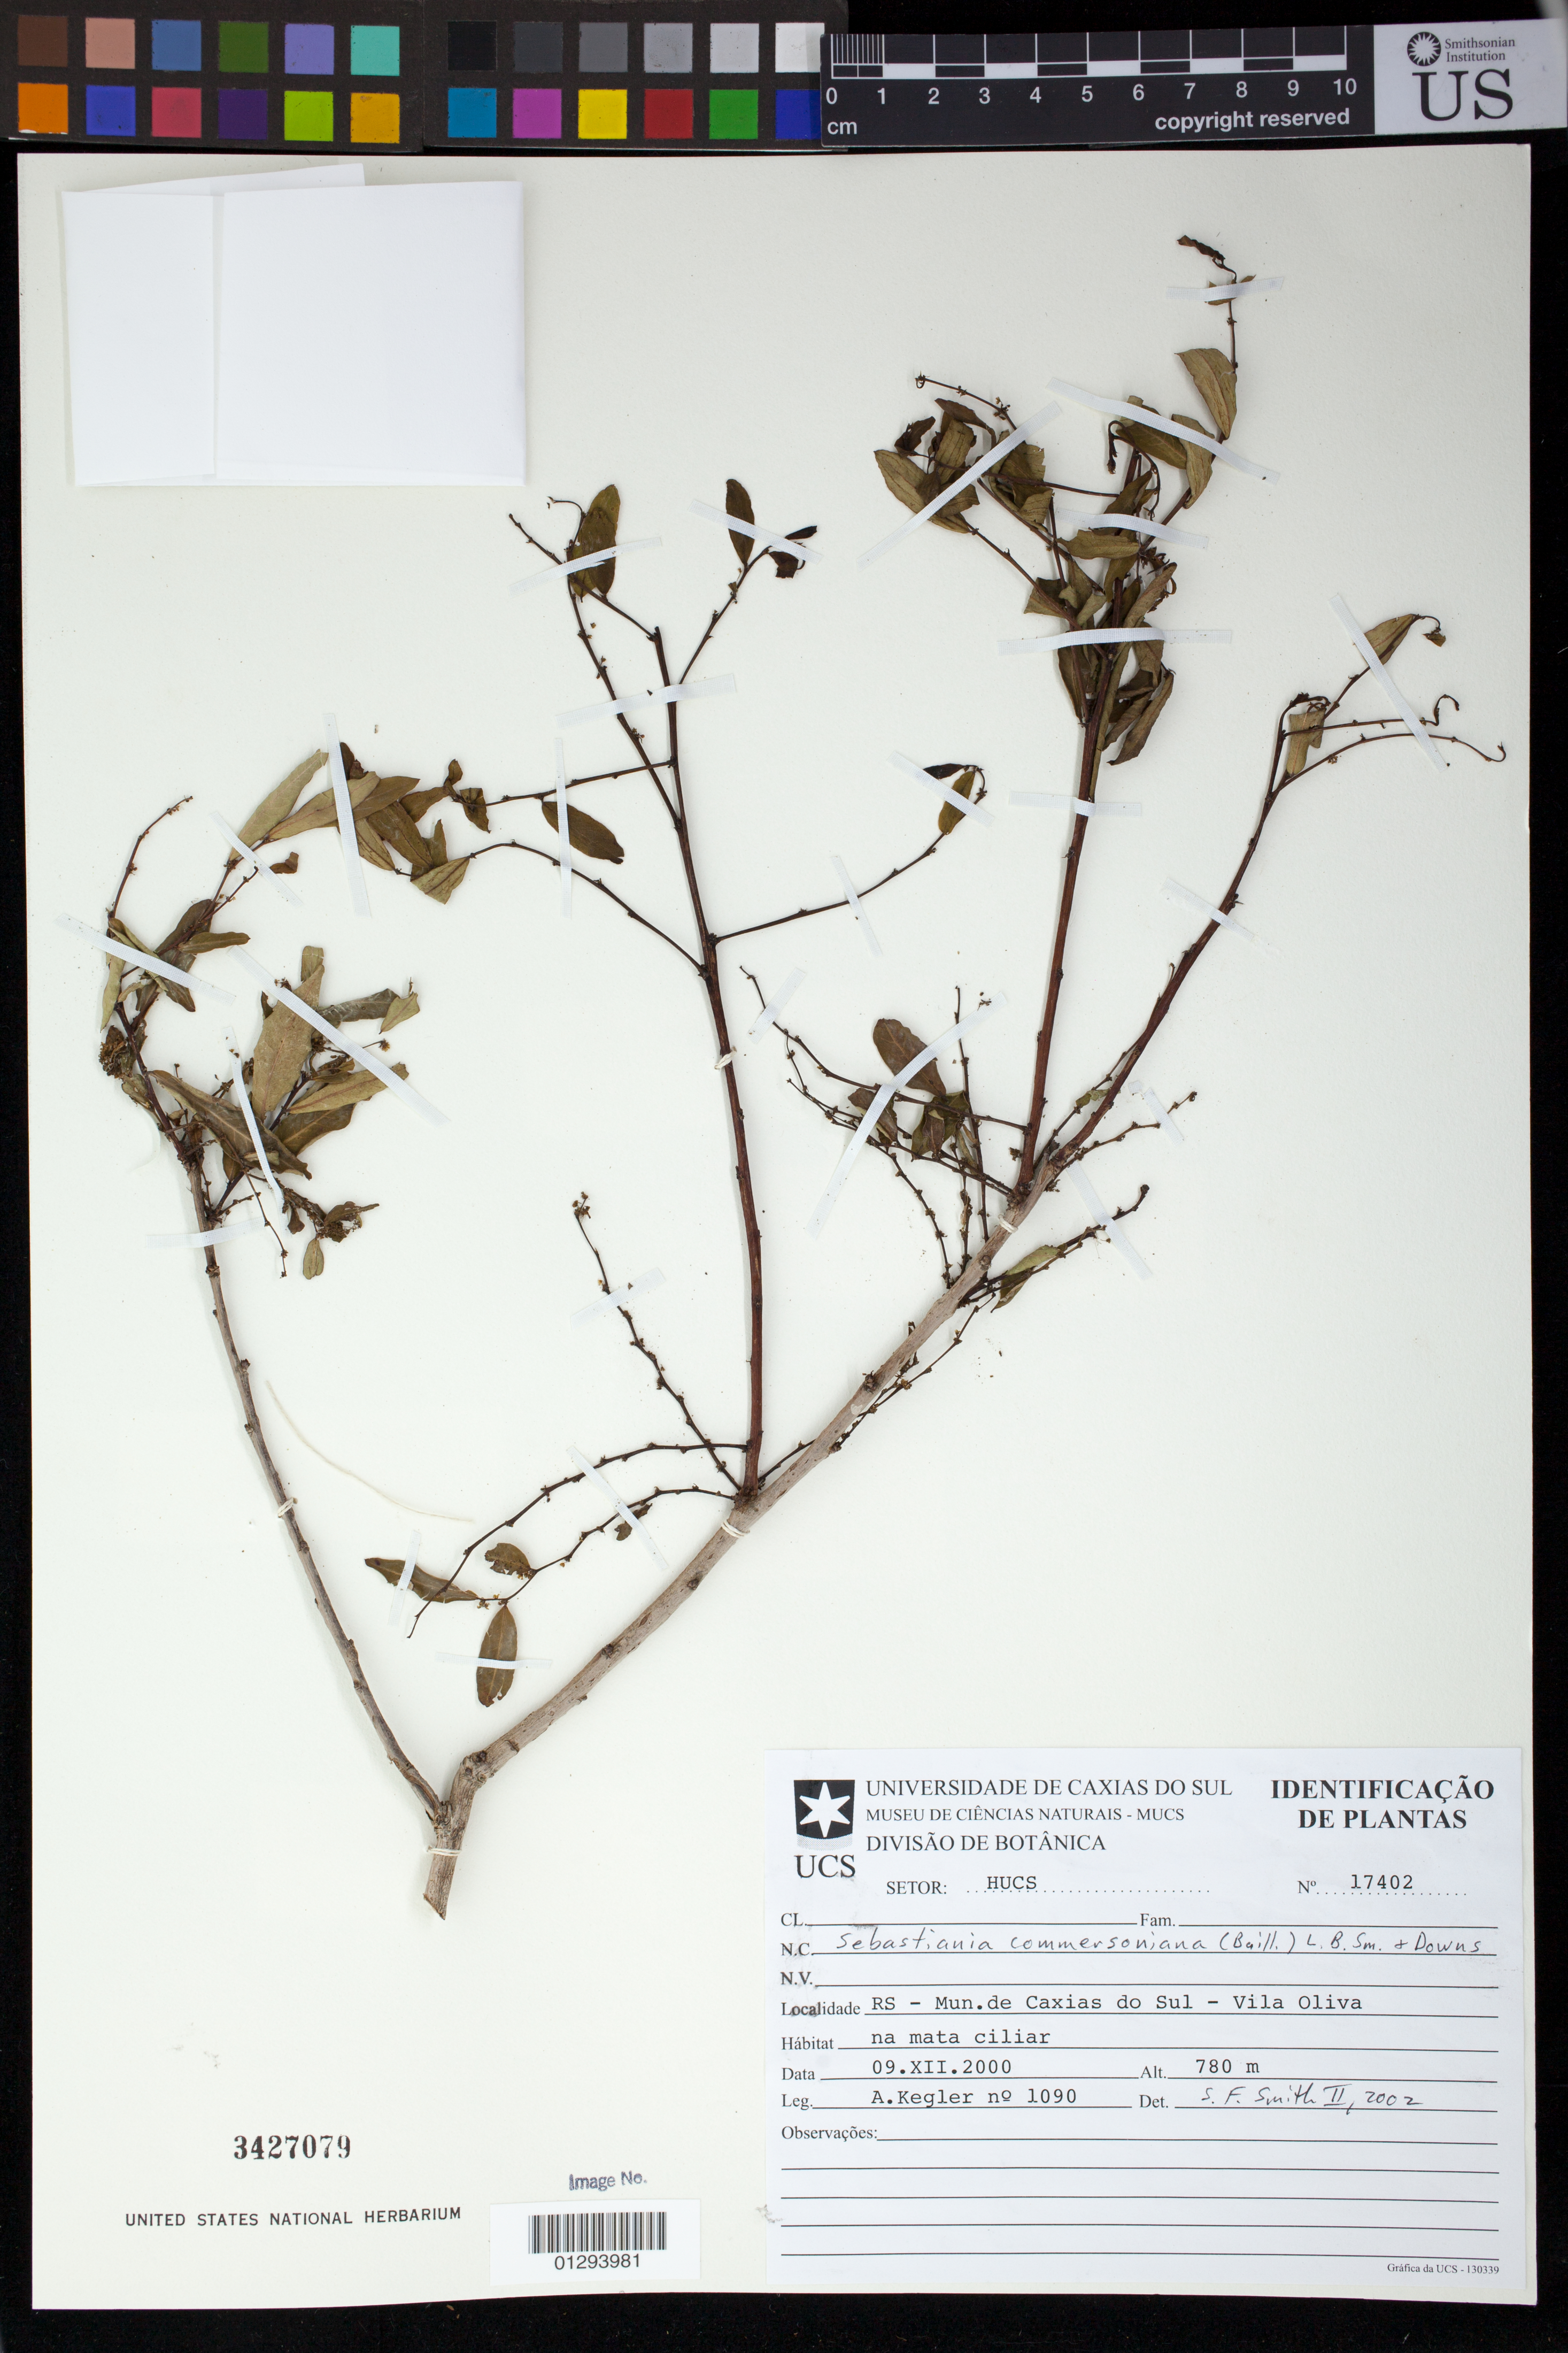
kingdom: Plantae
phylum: Tracheophyta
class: Magnoliopsida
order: Malpighiales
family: Euphorbiaceae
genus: Sebastiania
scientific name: Sebastiania commersoniana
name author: (Baill.) L.B. Sm. & Downs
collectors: A. Kegler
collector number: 1090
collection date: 2000-12-09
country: Brazil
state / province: Rio Grande do Sul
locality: Mun. de Caxias do Sul-Vila Oliva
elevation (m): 780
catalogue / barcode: US 3427079